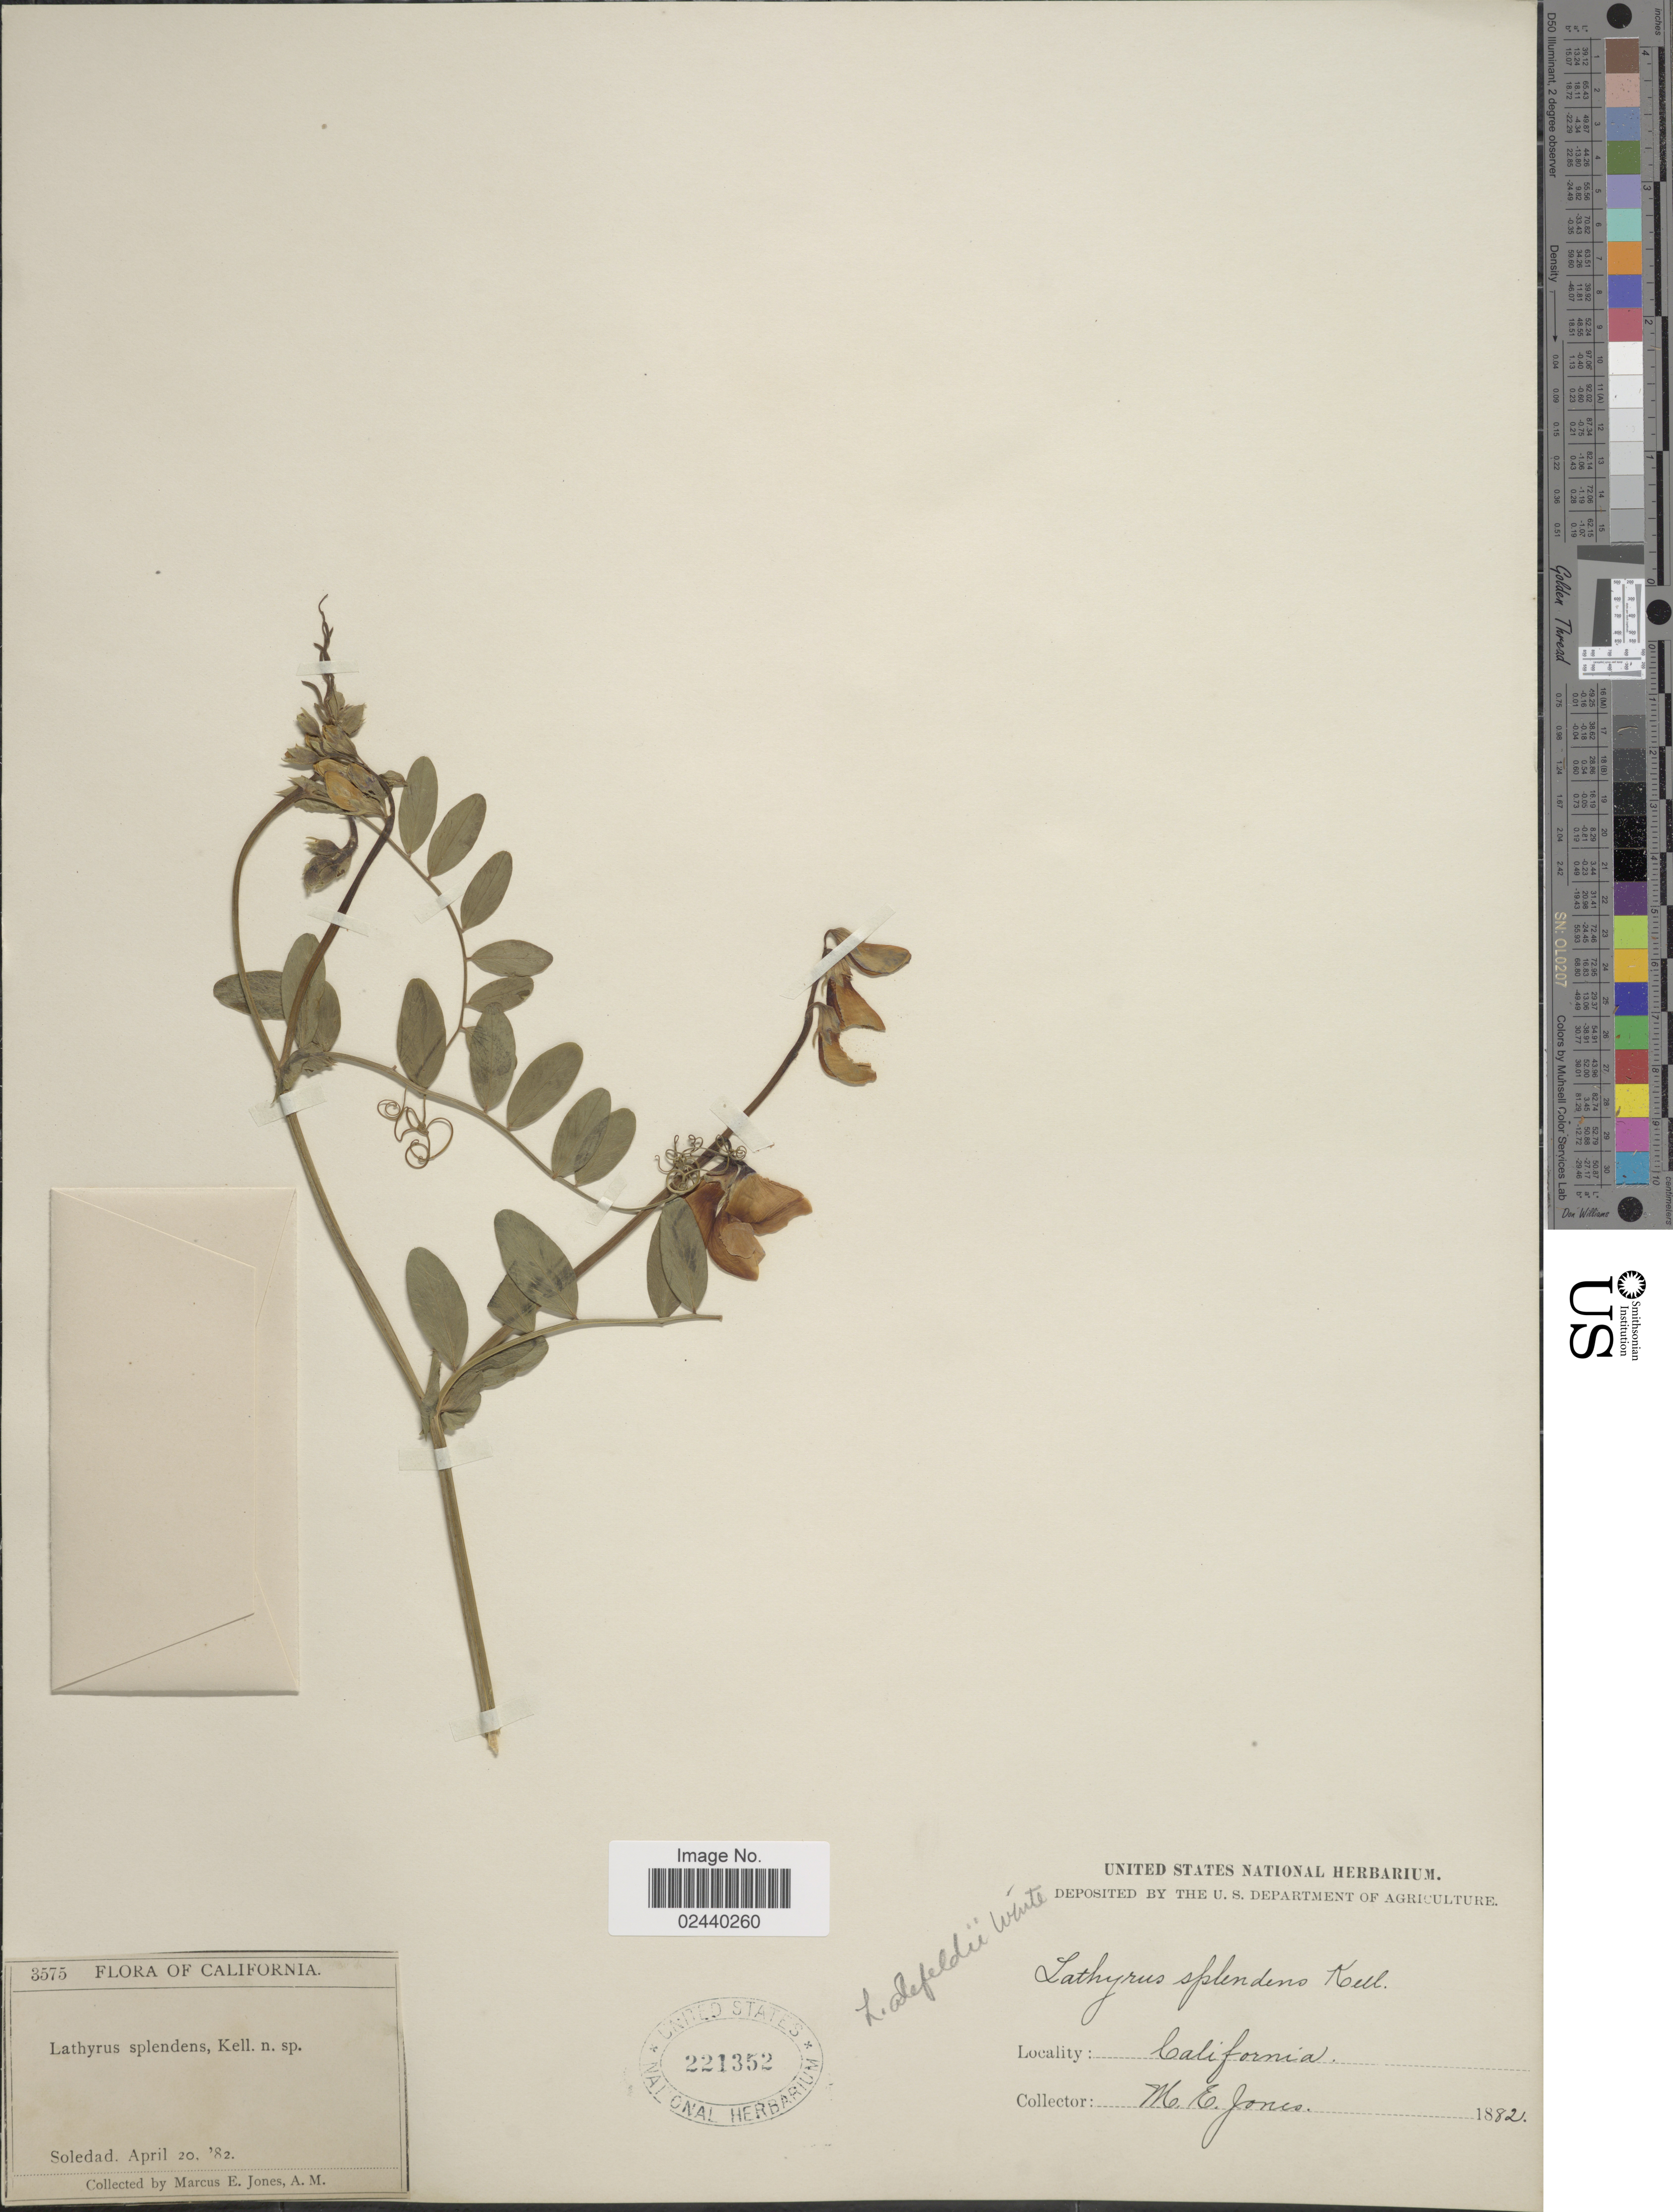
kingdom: Plantae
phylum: Tracheophyta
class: Magnoliopsida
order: Fabales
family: Fabaceae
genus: Lathyrus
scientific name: Lathyrus alefeldii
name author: T.G. White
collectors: M. E. Jones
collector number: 3575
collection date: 1882-04-20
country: United States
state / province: California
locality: Soledad.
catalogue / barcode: US 221352